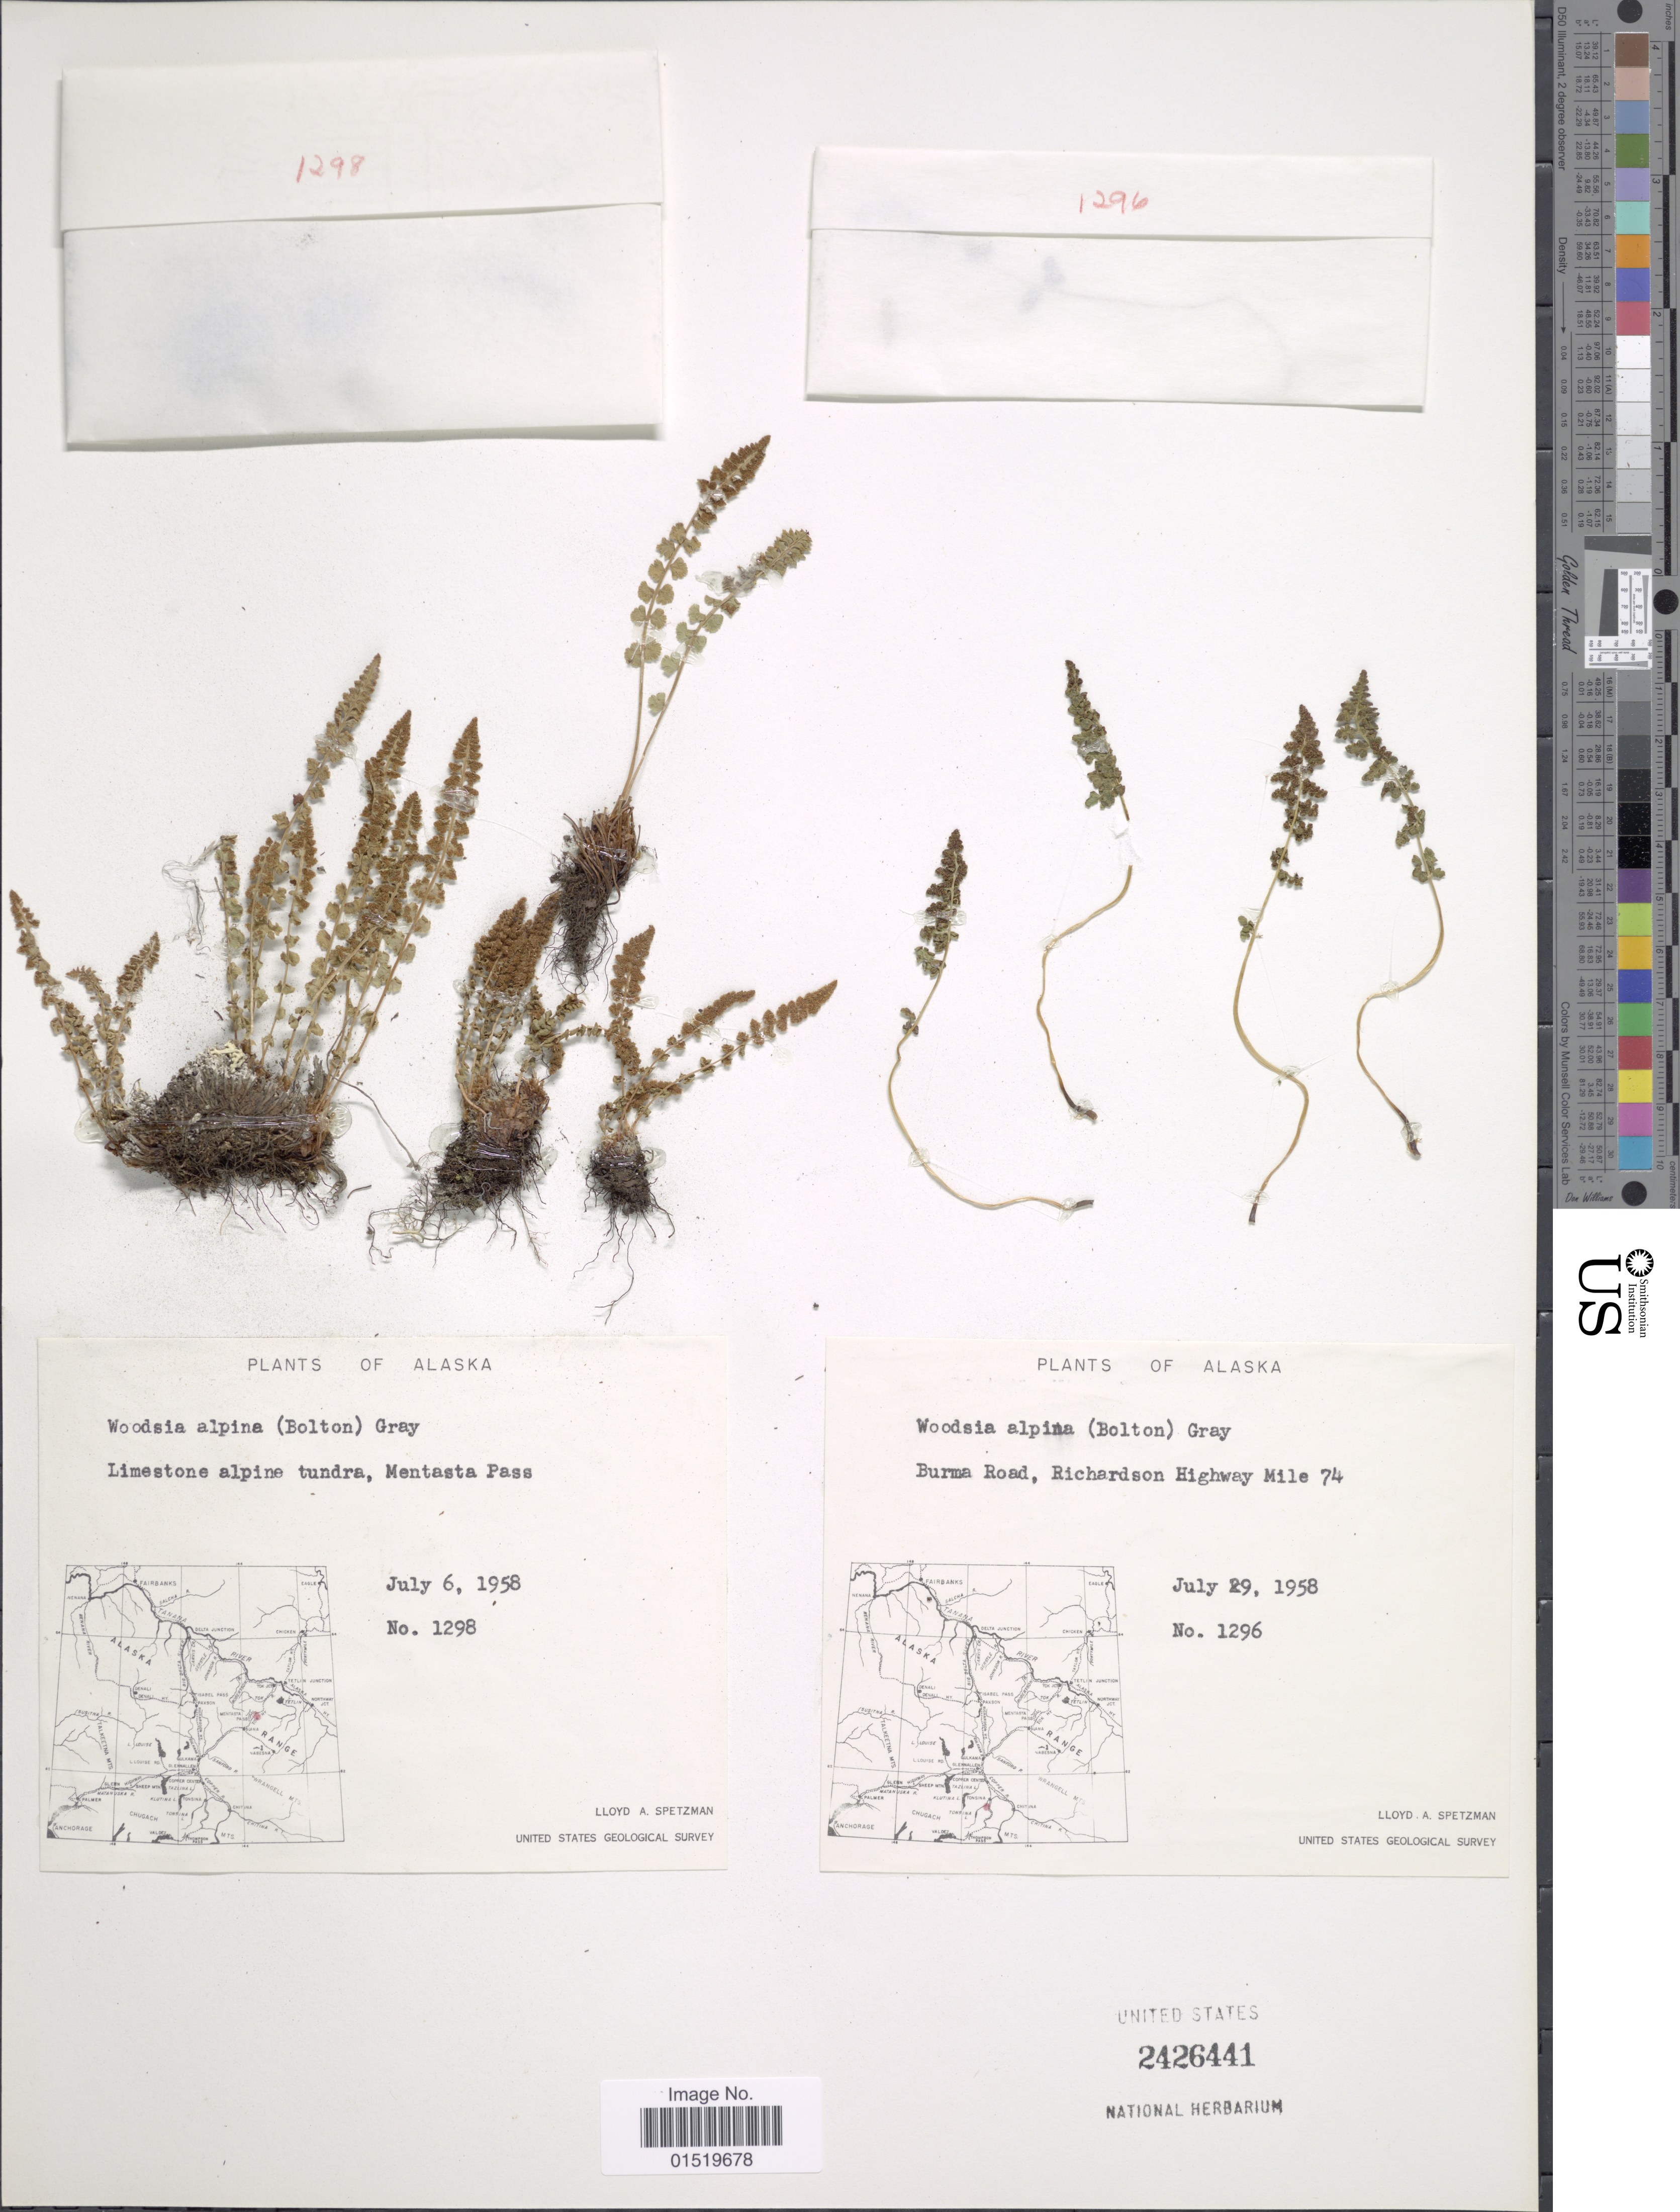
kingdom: Plantae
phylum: Tracheophyta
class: Polypodiopsida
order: Polypodiales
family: Woodsiaceae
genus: Woodsia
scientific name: Woodsia alpina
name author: (Bolton) S.F. Gray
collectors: L. Spetzman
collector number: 1298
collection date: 1958-07-06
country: United States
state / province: Alaska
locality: Limestone alpine tundra, Mentasta Pass